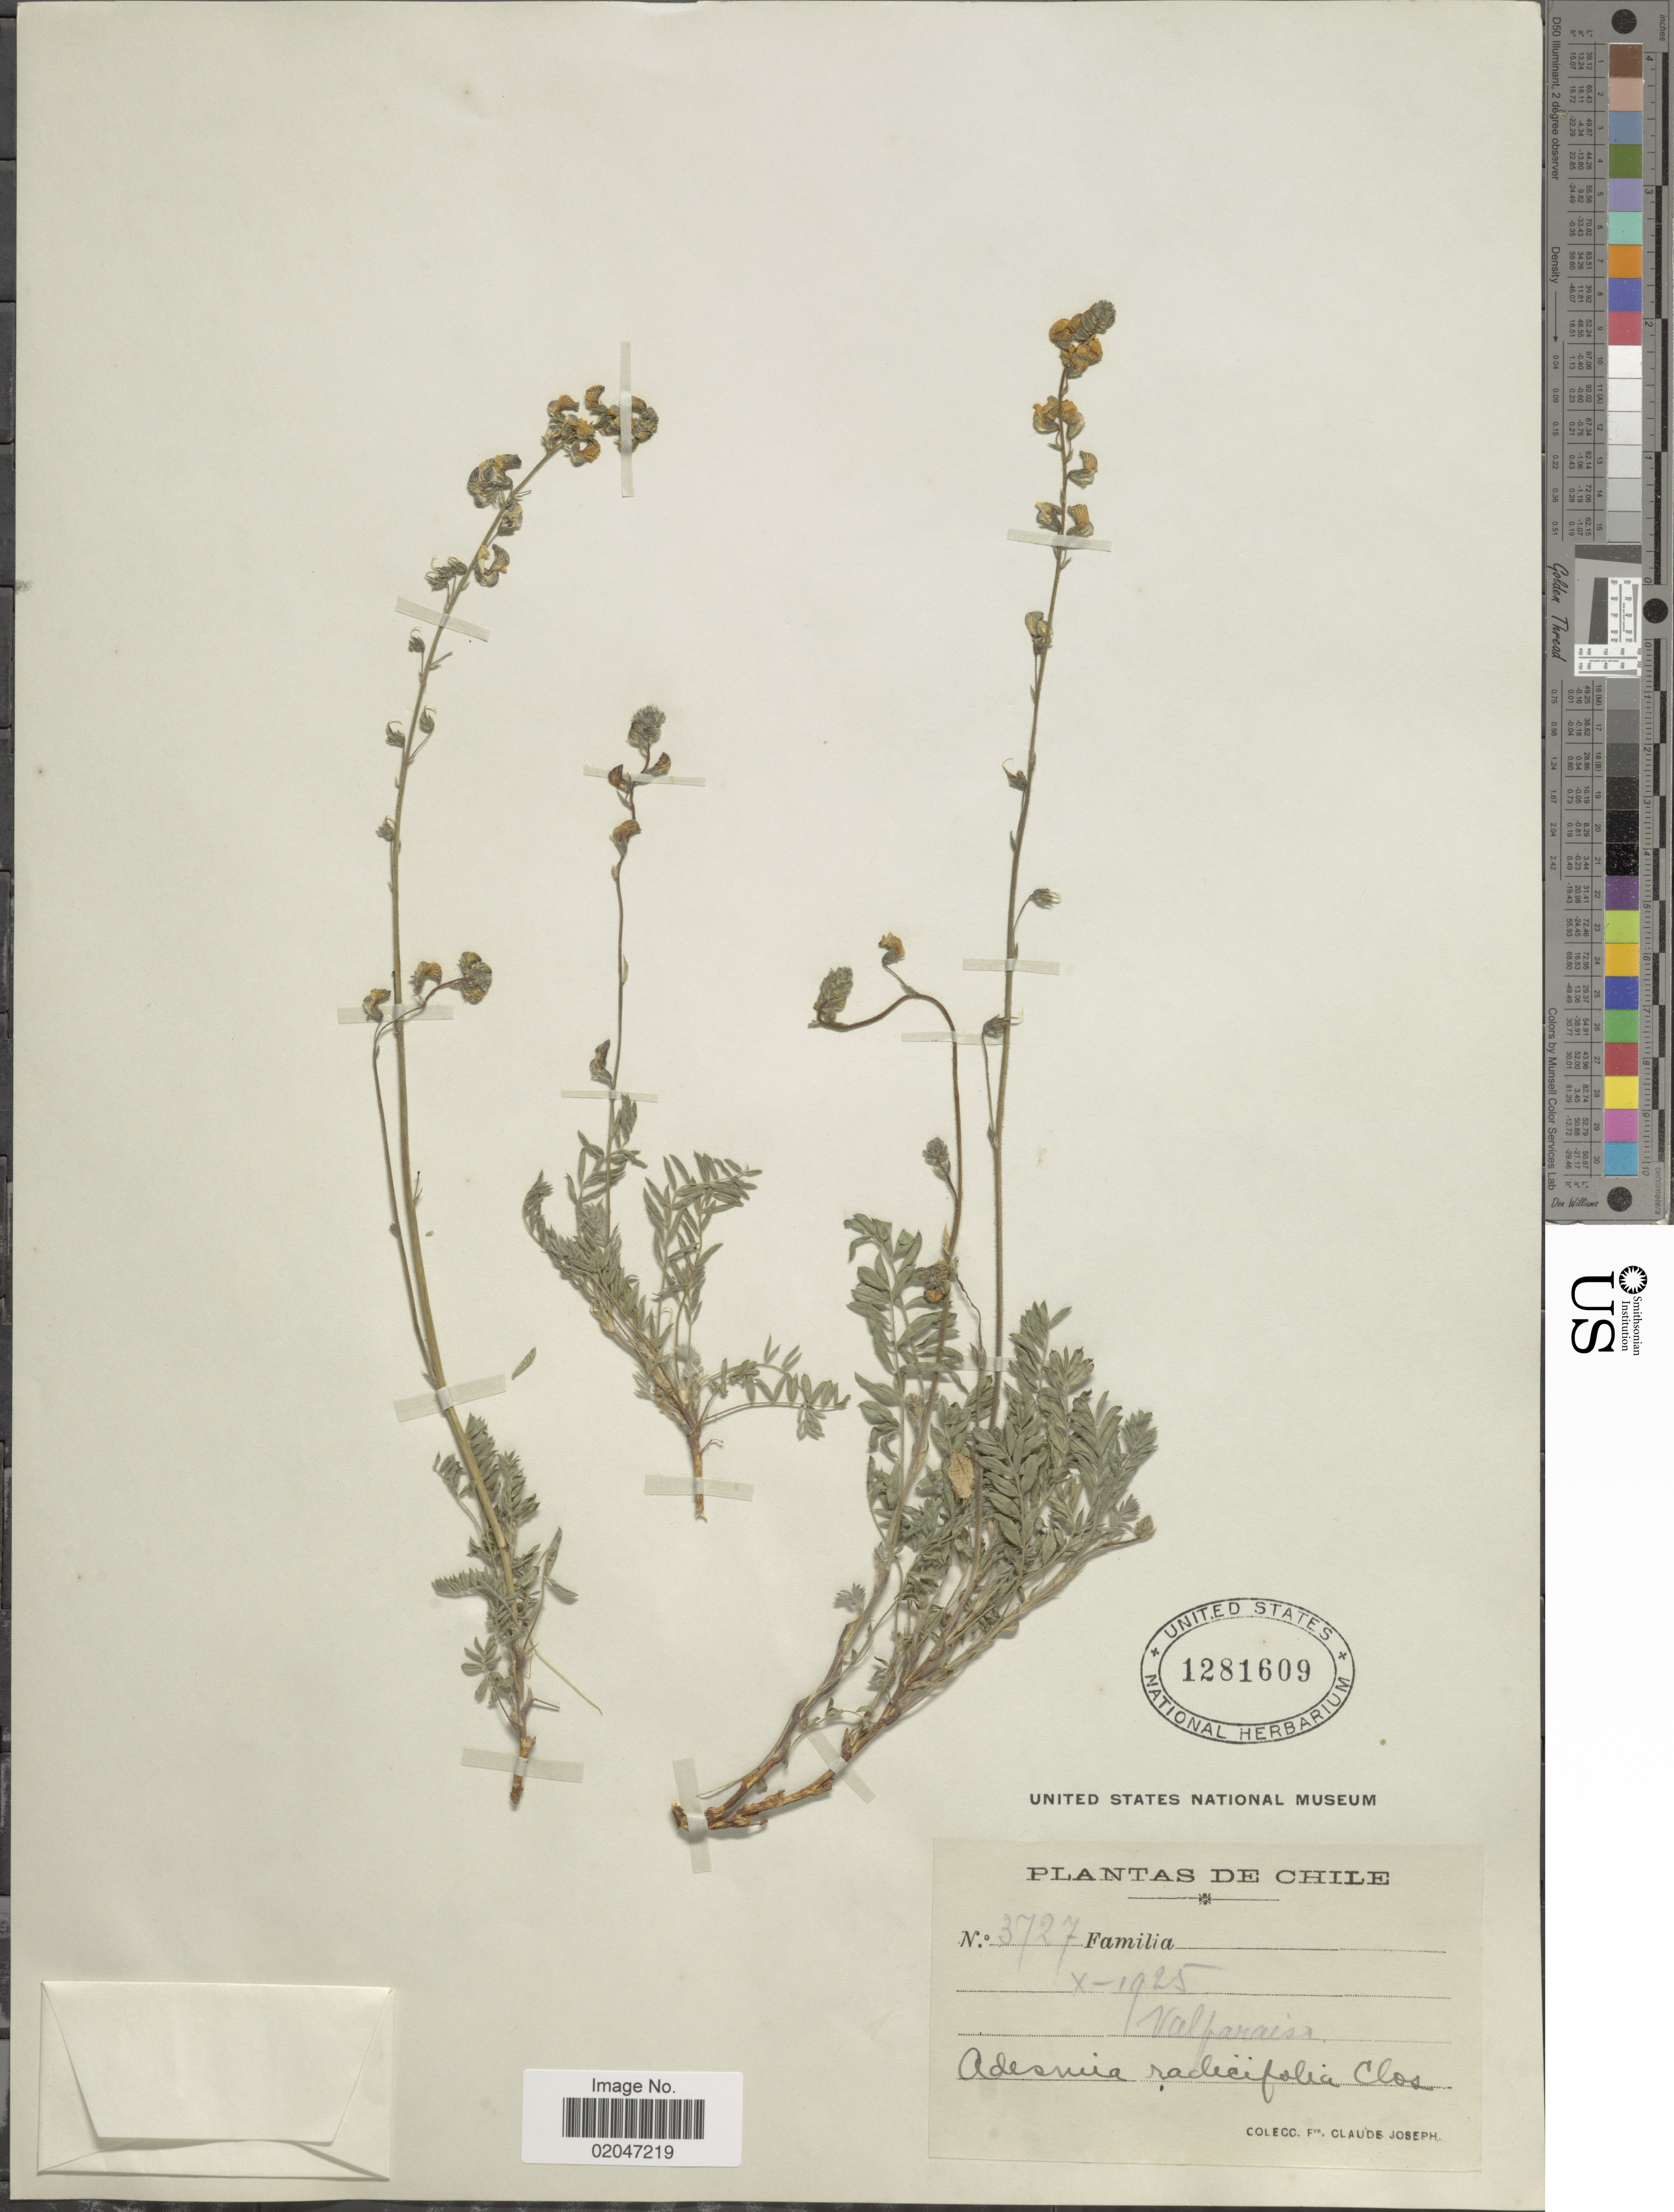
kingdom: Plantae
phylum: Tracheophyta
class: Magnoliopsida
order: Fabales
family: Fabaceae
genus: Adesmia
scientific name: Adesmia radicifolia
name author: Clos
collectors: Bro. Claude-Joseph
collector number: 3727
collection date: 1925-10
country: Chile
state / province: Valparaíso (V)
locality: Valparaiso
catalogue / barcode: US 1281609